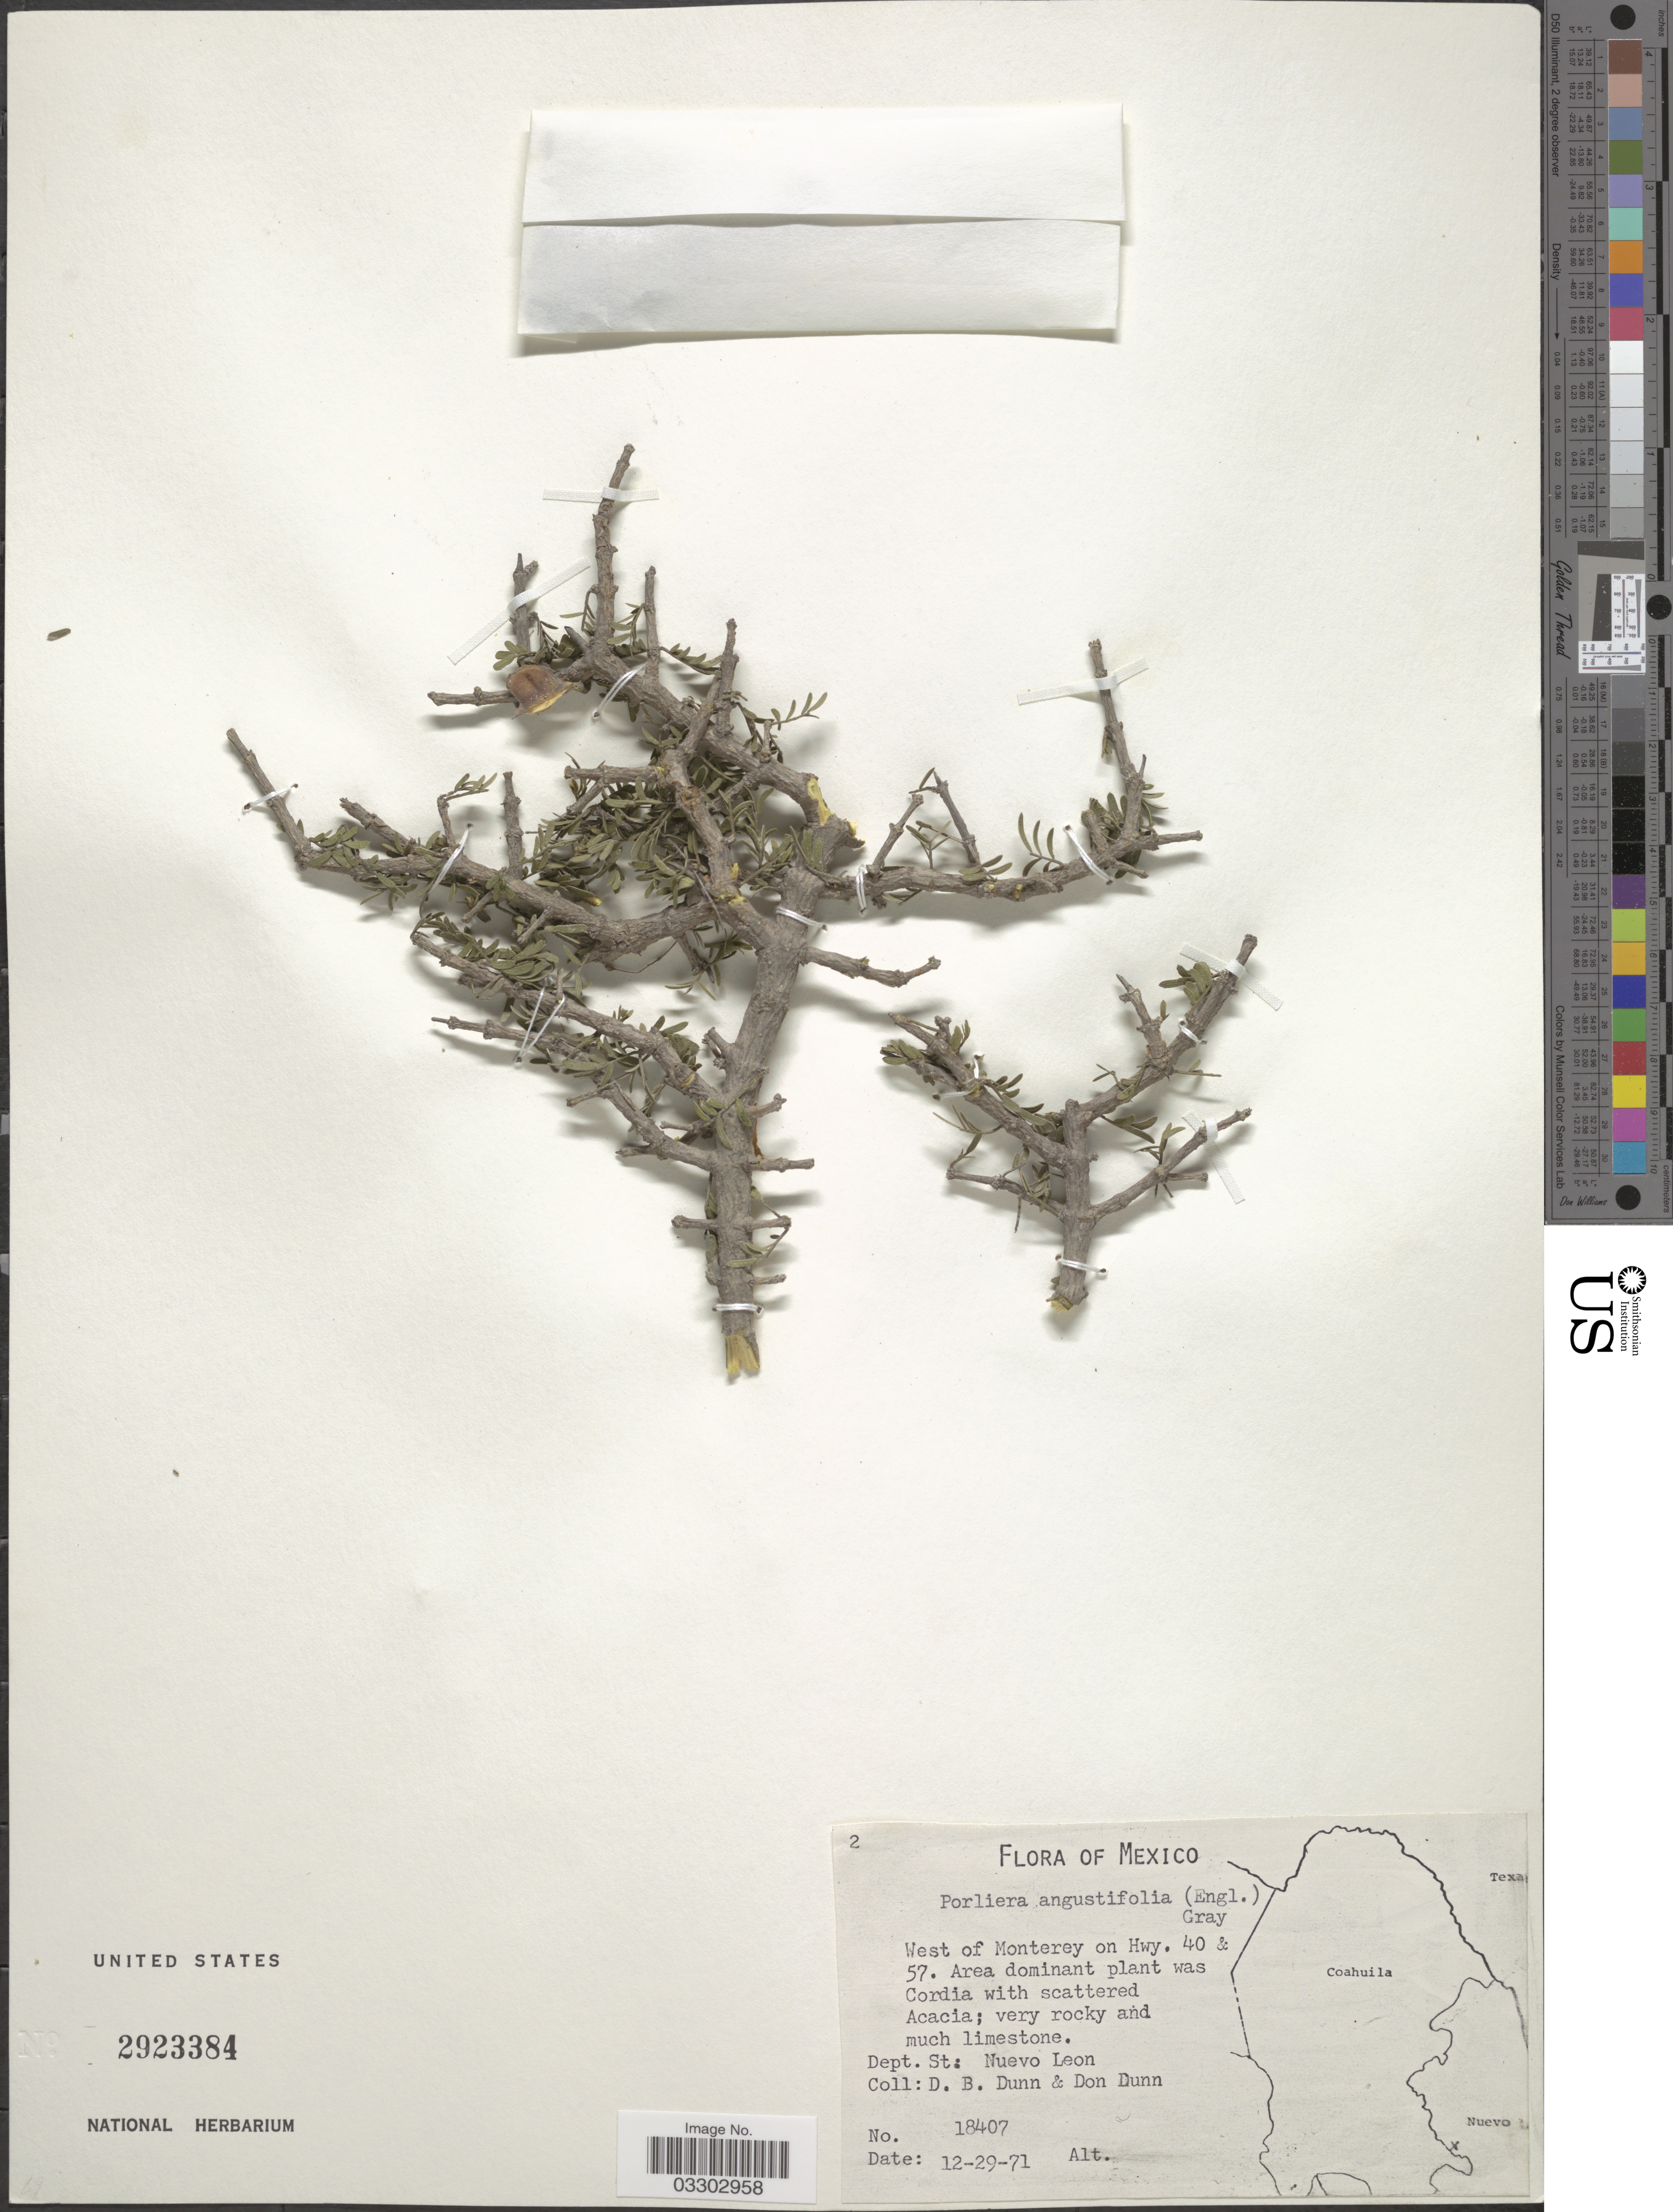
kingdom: Plantae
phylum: Tracheophyta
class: Magnoliopsida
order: Zygophyllales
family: Zygophyllaceae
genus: Guaiacum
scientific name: Guaiacum angustifolium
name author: Engelm.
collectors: D. B. Dunn & D. Dunn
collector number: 18407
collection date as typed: Transcribed d/m/y: 29/12/71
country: Mexico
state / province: Nuevo León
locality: West of Monterey on Hwy. 40 & 57. Dept. St: Nuevo Leon.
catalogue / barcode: US 2923384